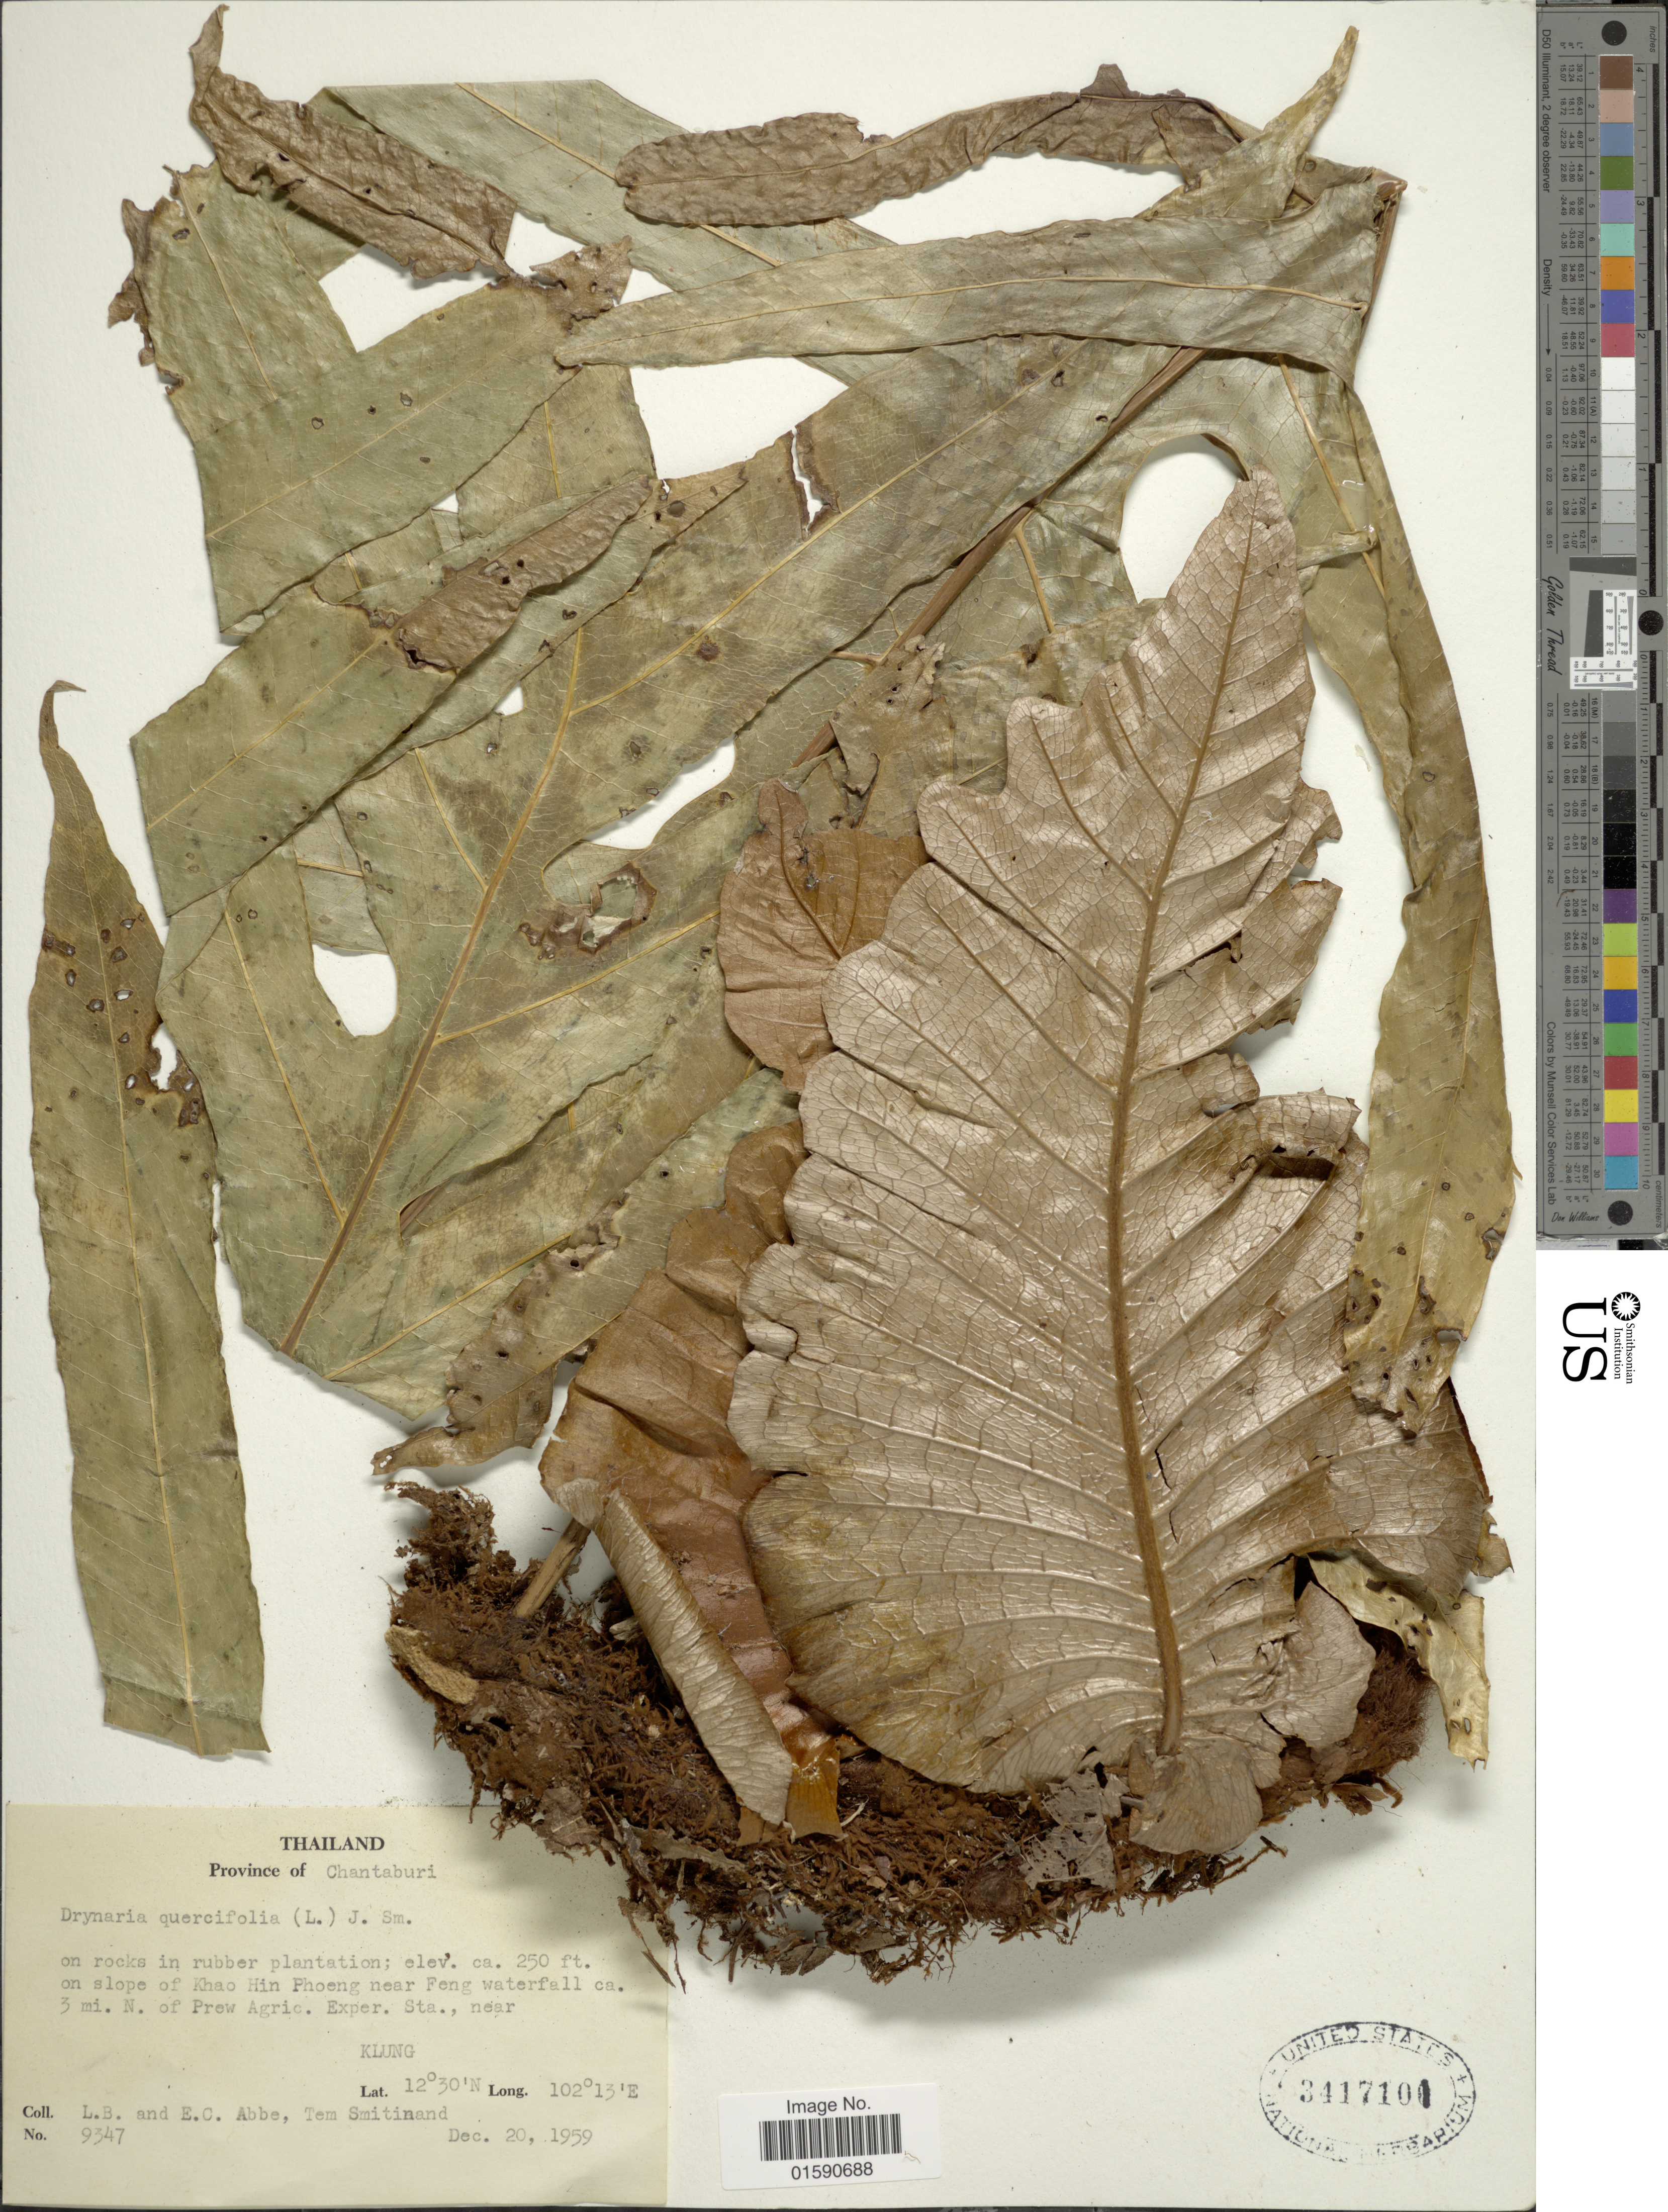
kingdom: Plantae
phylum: Tracheophyta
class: Polypodiopsida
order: Polypodiales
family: Polypodiaceae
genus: Drynaria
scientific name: Drynaria quercifolia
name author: (L.) J. Sm.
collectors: L. B. Abbe, E. C. Abbe & T. Smitinand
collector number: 9347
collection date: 1959-12-20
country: Thailand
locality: Province of Chantburi, on slope of Kaho Hin Phoeng near Feng waterfall, 3 mi N. of Prew Agric. Exper. Sta. near Klung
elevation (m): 76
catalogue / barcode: US 3417101